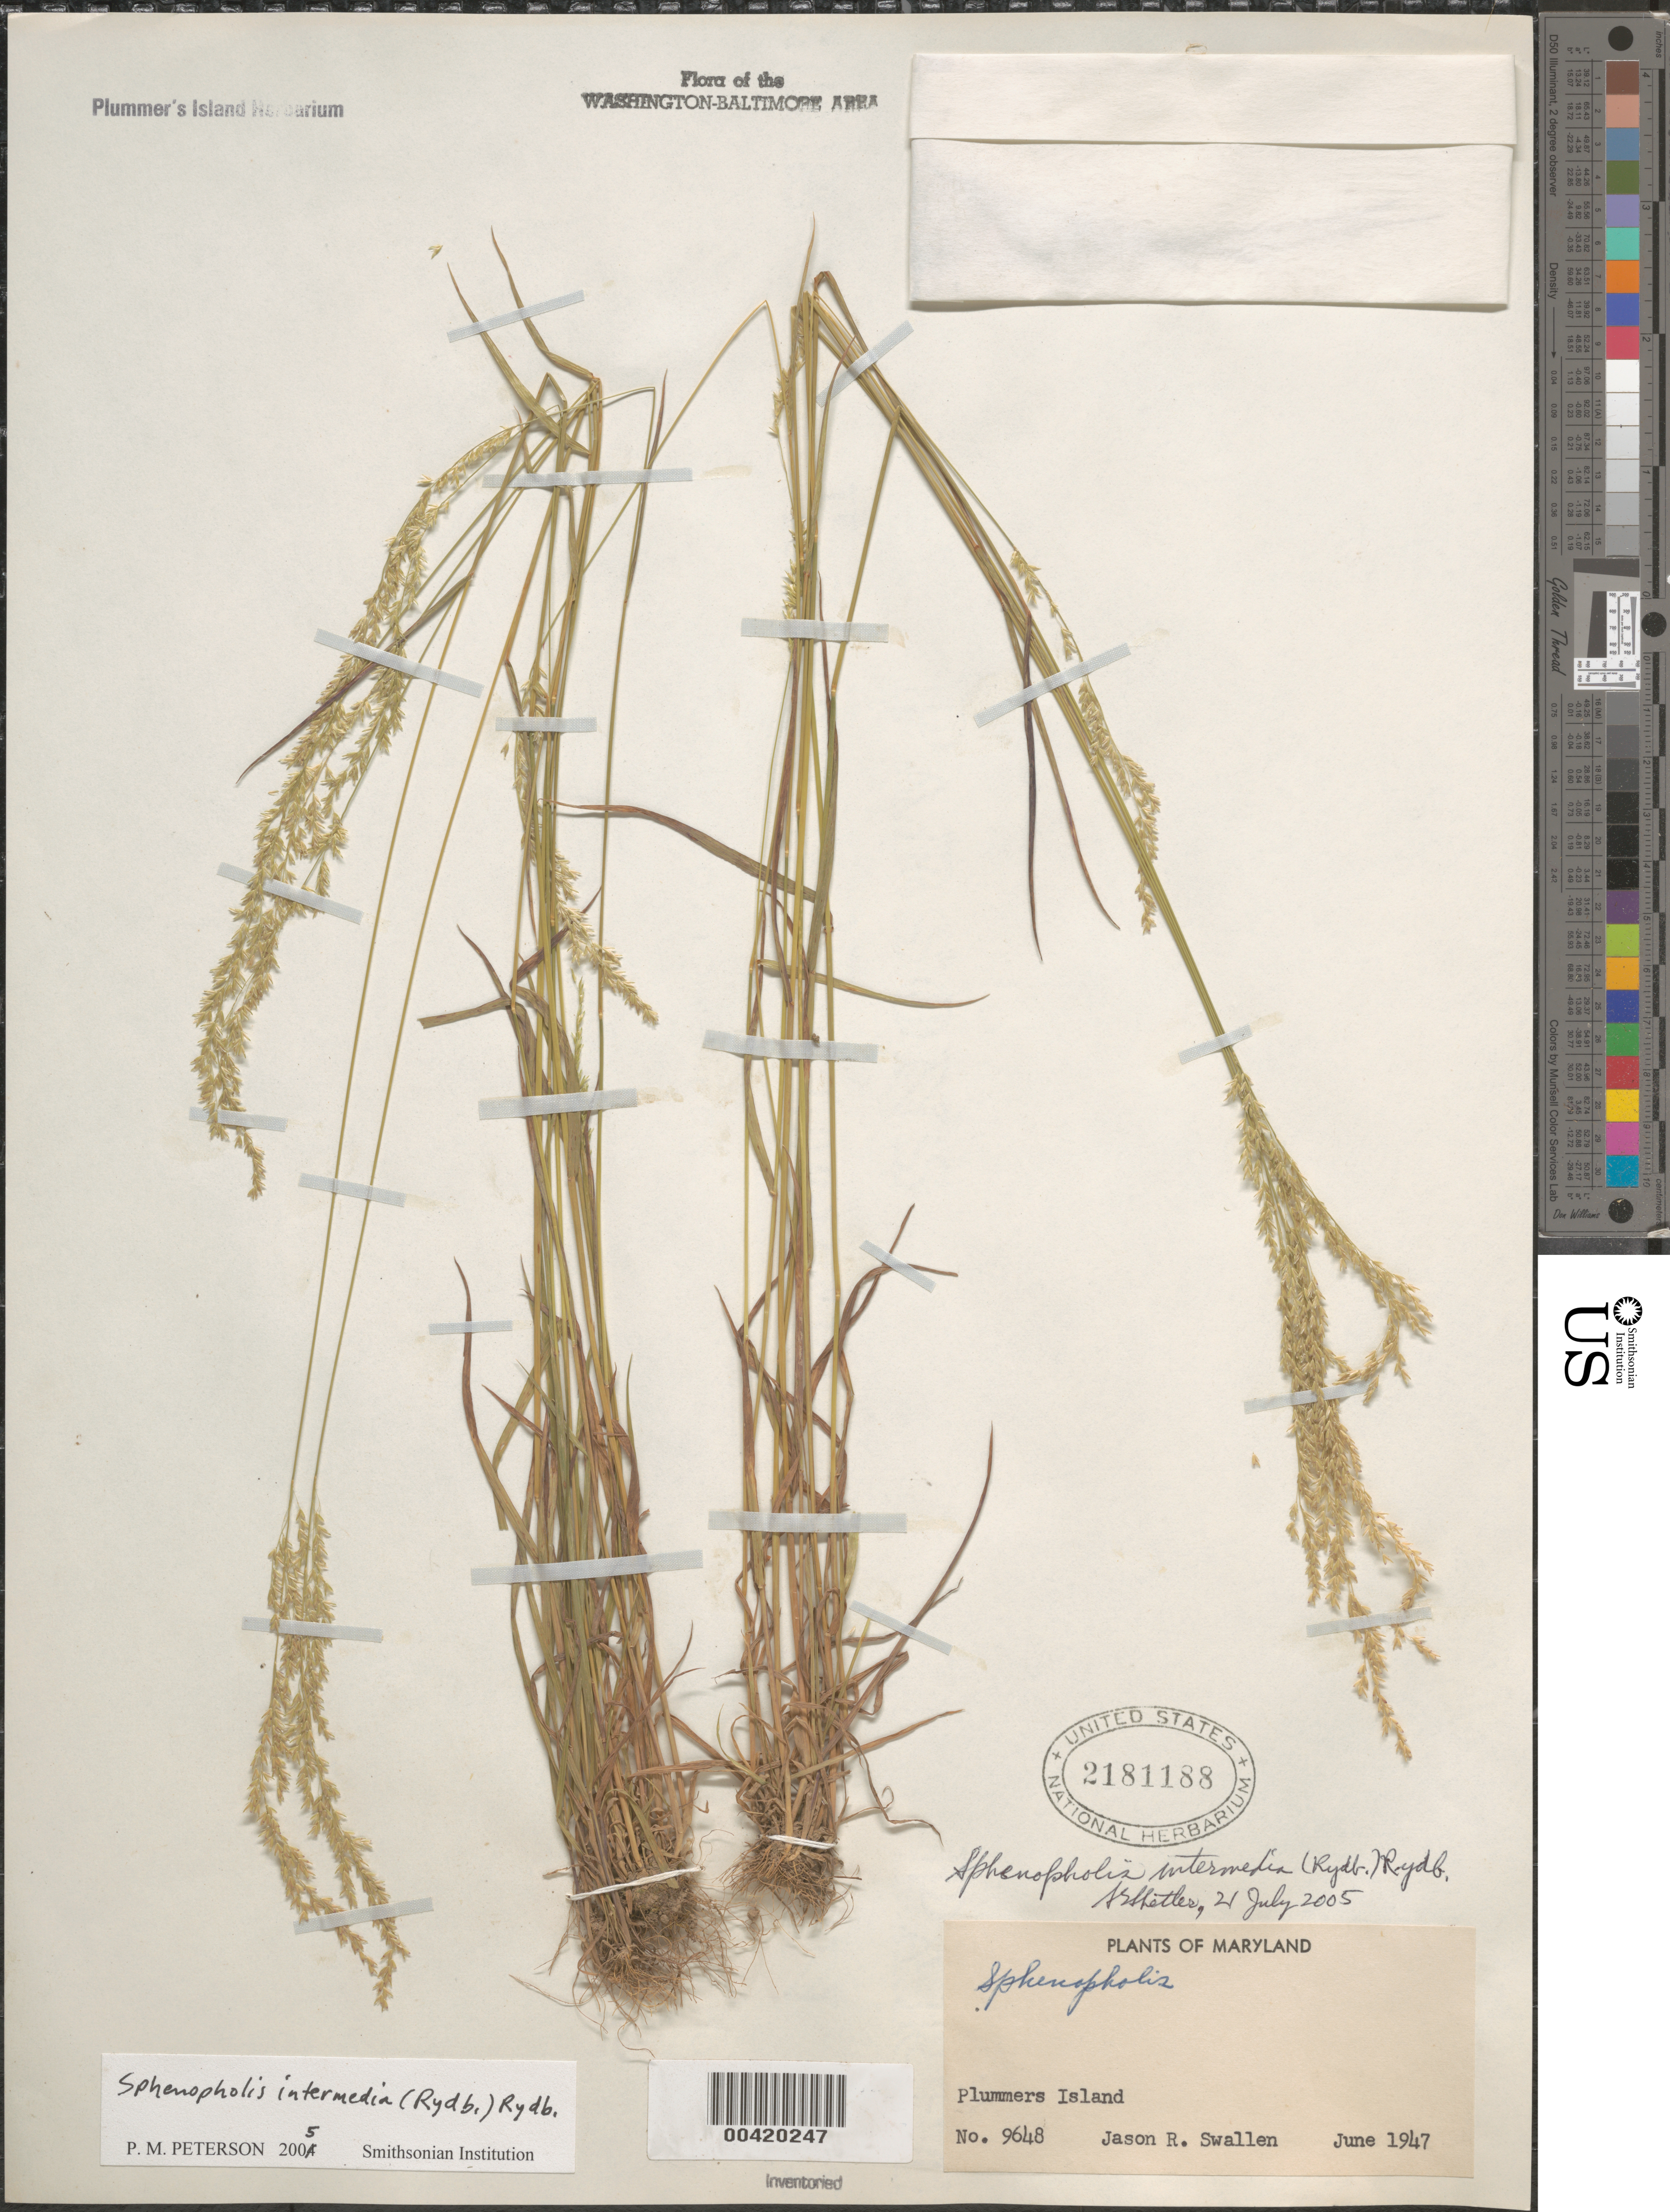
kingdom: Plantae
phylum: Tracheophyta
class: Liliopsida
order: Poales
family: Poaceae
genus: Sphenopholis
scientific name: Sphenopholis intermedia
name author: (Rydb.) Rydb.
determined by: Shetler, Stanwyn G., (US), NMNH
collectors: J. R. Swallen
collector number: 9648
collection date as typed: Jun 1947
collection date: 1947-06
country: United States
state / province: Maryland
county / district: Montgomery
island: Plummers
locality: Plummer's Island C. & O. Canal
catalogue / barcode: US 2181188